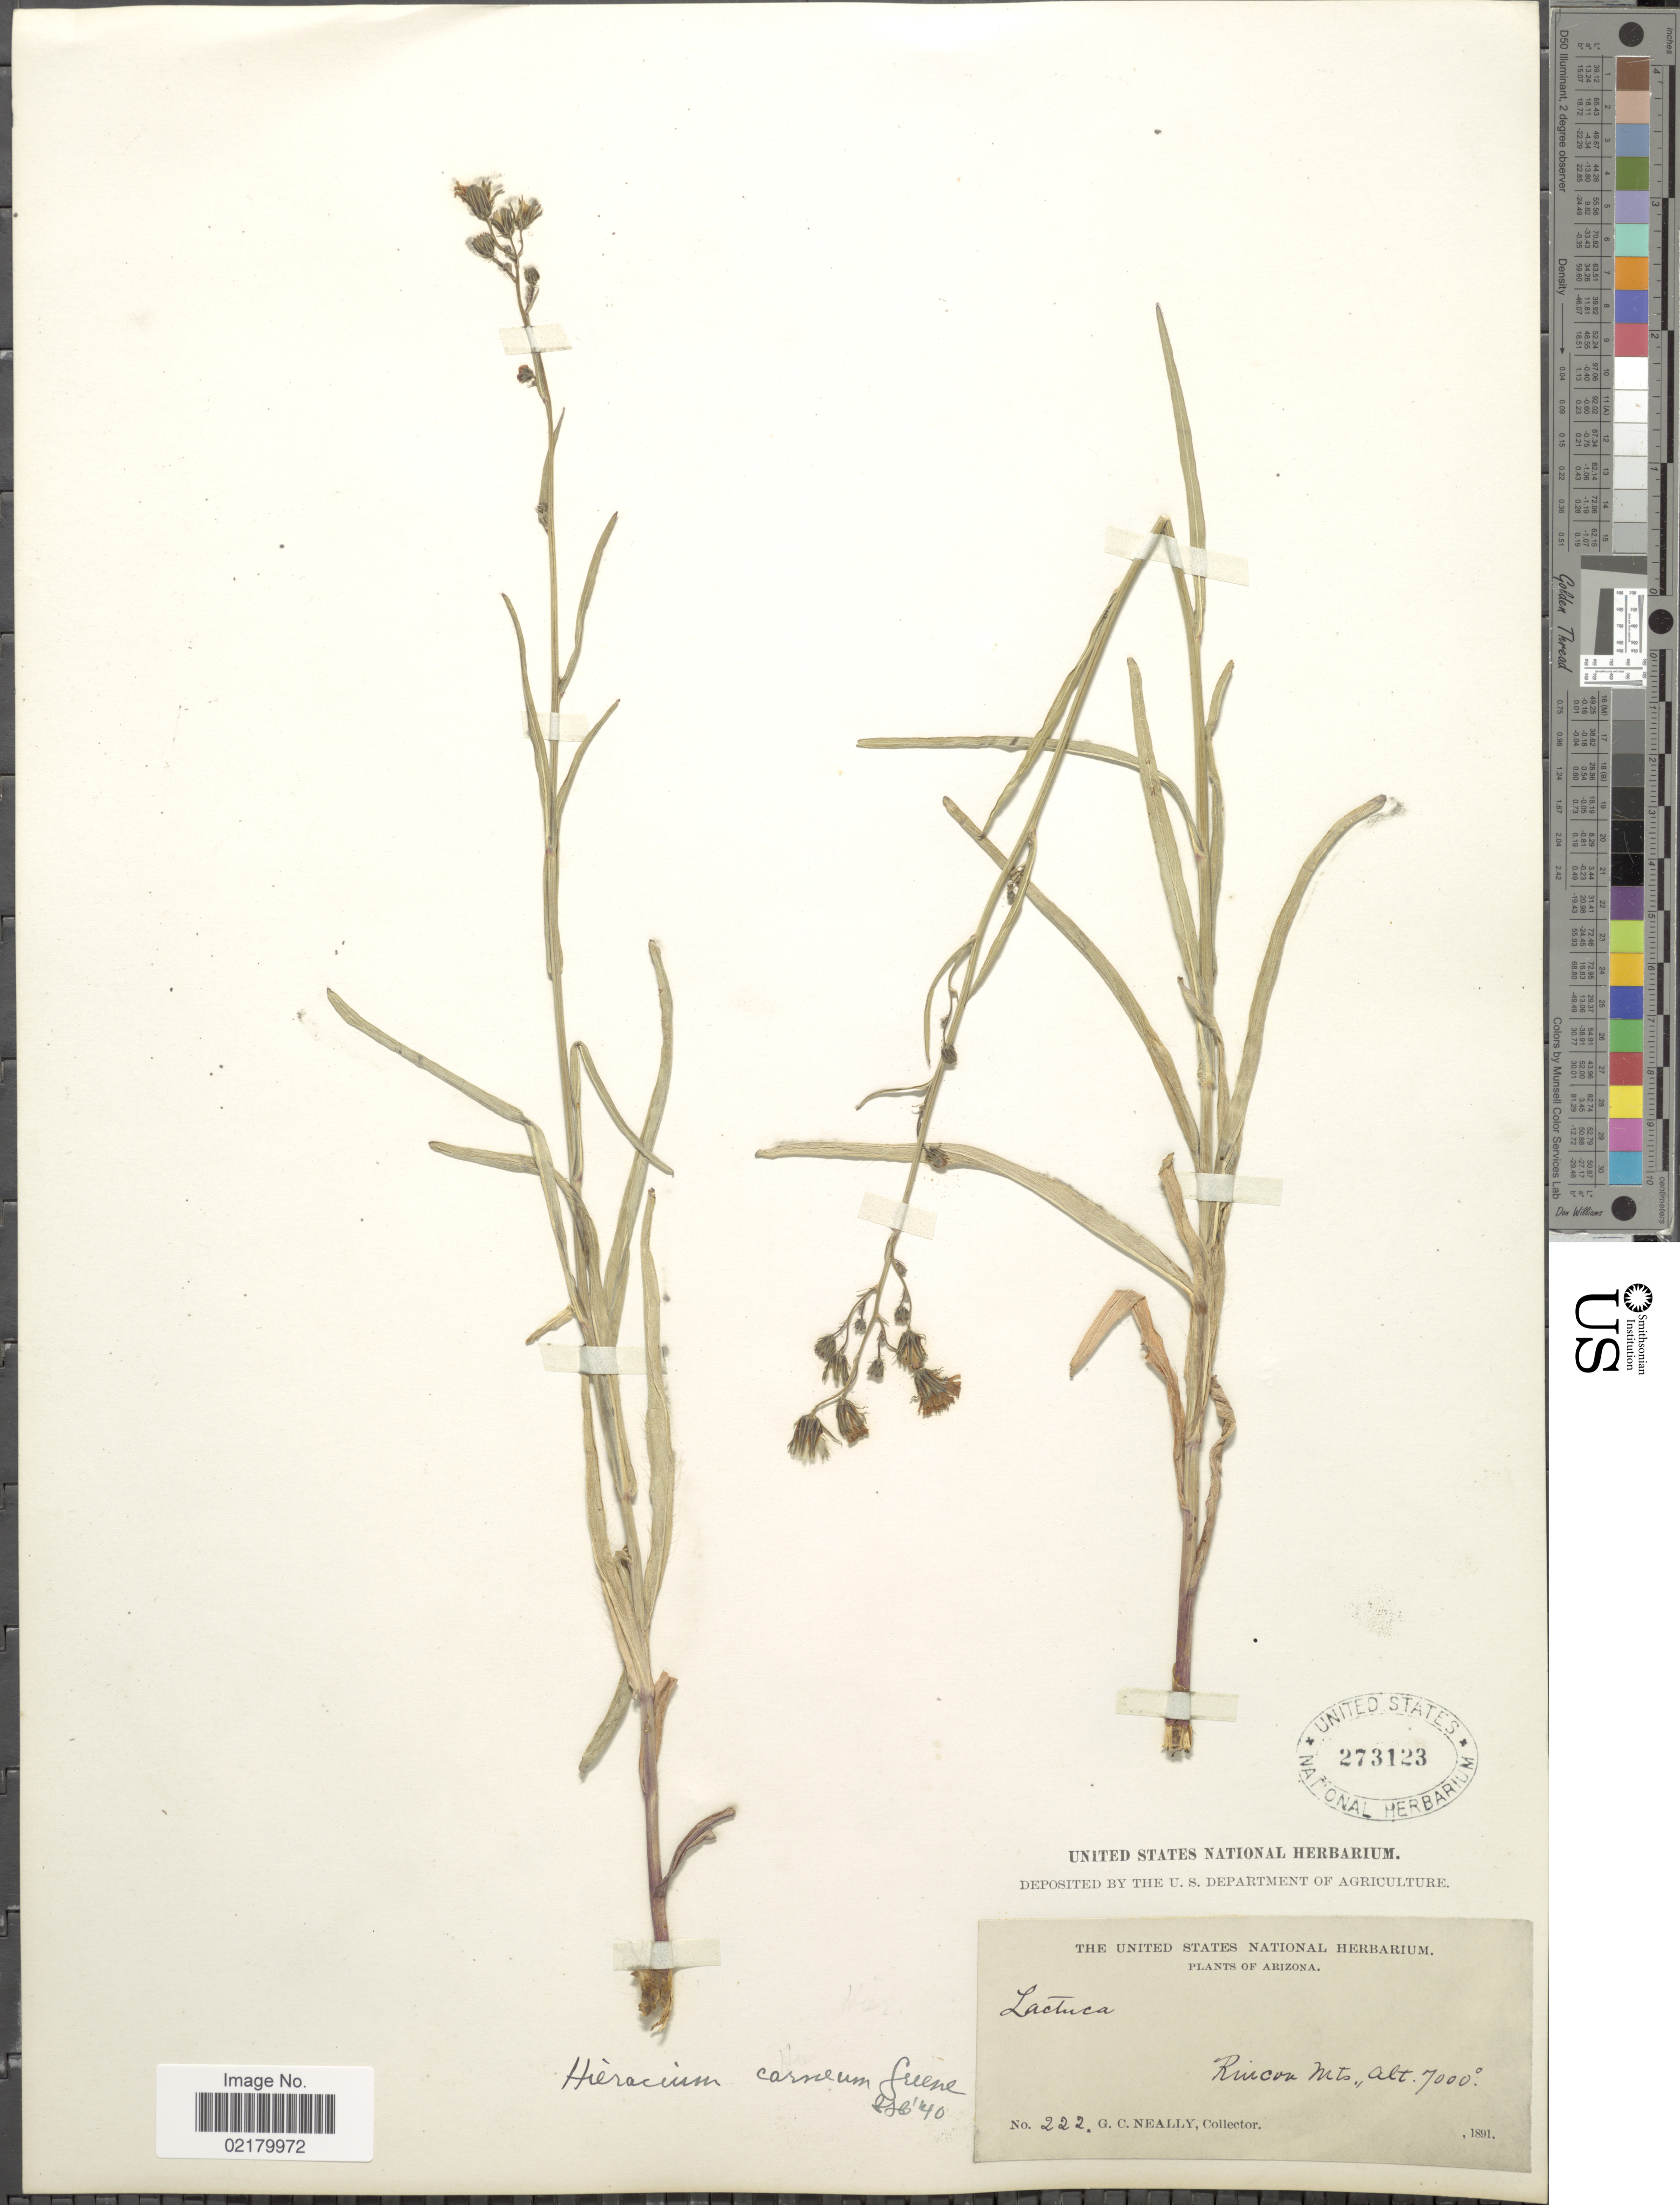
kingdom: Plantae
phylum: Tracheophyta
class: Magnoliopsida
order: Asterales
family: Asteraceae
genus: Hieracium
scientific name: Hieracium carneum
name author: Greene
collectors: G. C. Nealley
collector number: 222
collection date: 1891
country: United States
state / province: Arizona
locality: Rincon Mts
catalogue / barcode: US 273123